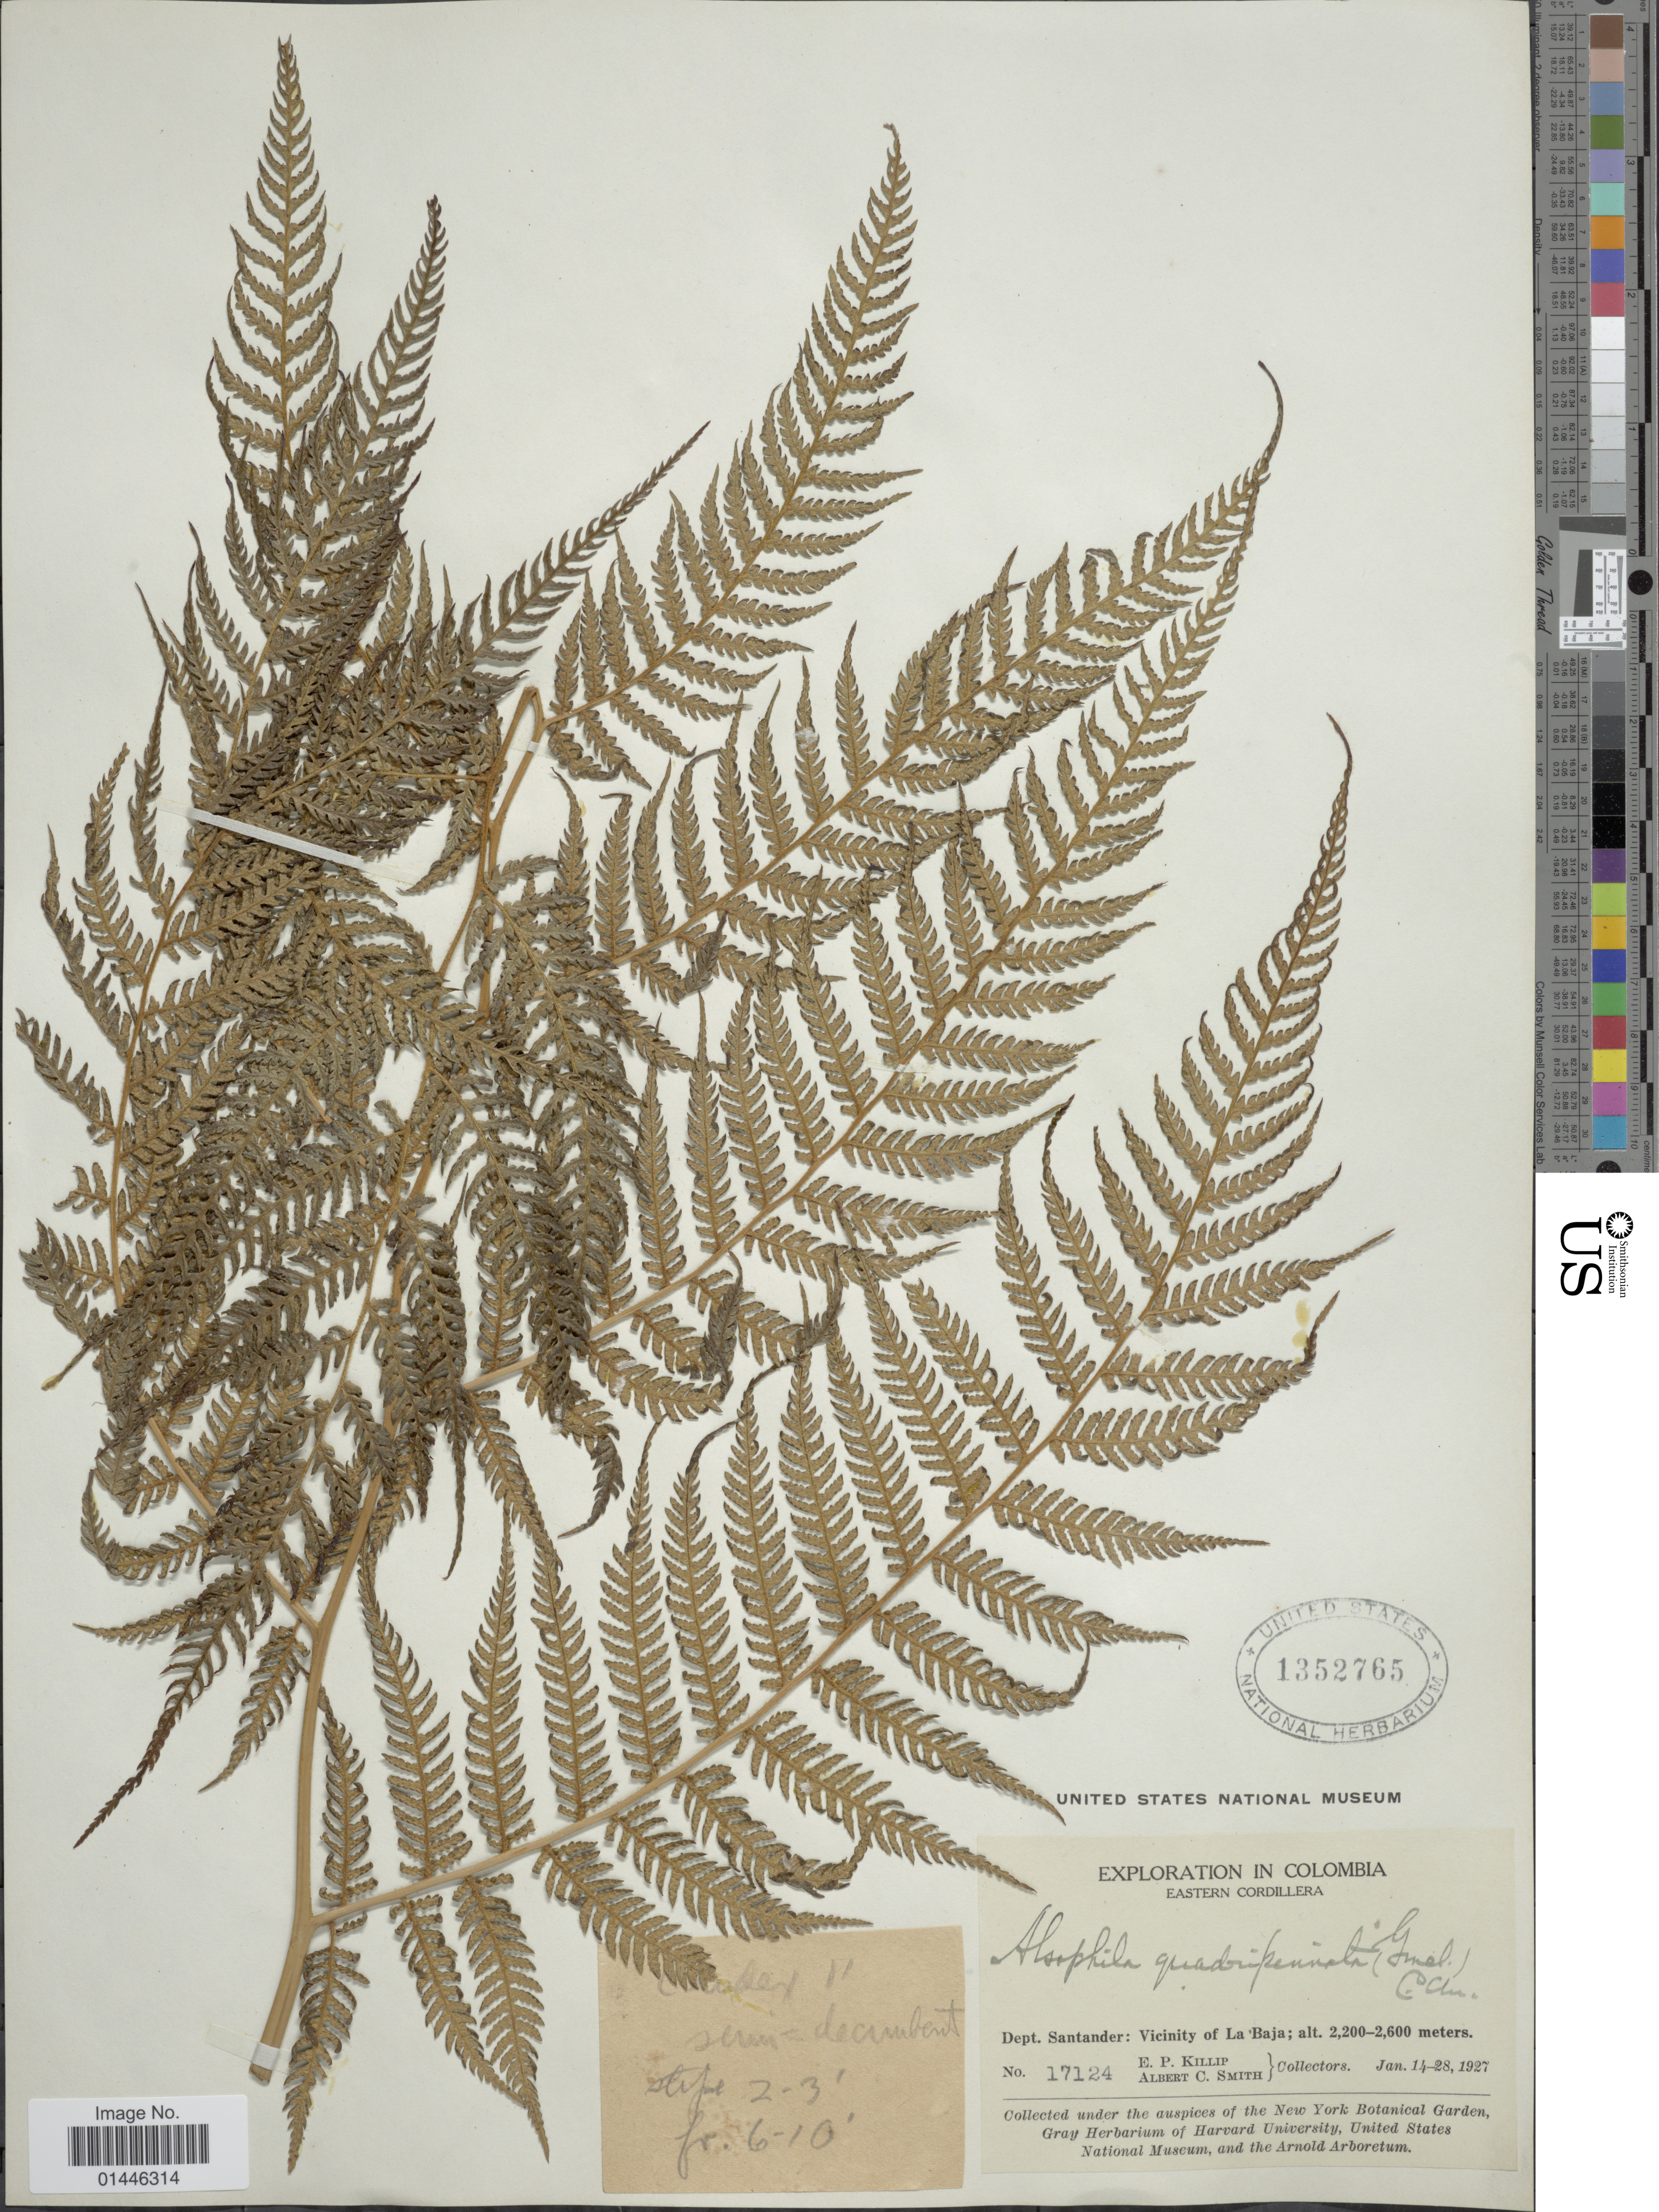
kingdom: Plantae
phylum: Tracheophyta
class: Polypodiopsida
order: Cyatheales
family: Dicksoniaceae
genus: Lophosoria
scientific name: Lophosoria quadripinnata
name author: (J.F. Gmel.) C. Chr.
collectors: E. P. Killip & A. C. Smith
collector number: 17124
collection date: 1927-01-14/1927-01-28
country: Colombia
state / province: Santander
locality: Vicinity of La Baja. Eastern Cordillera.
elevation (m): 2200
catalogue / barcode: US 1352765